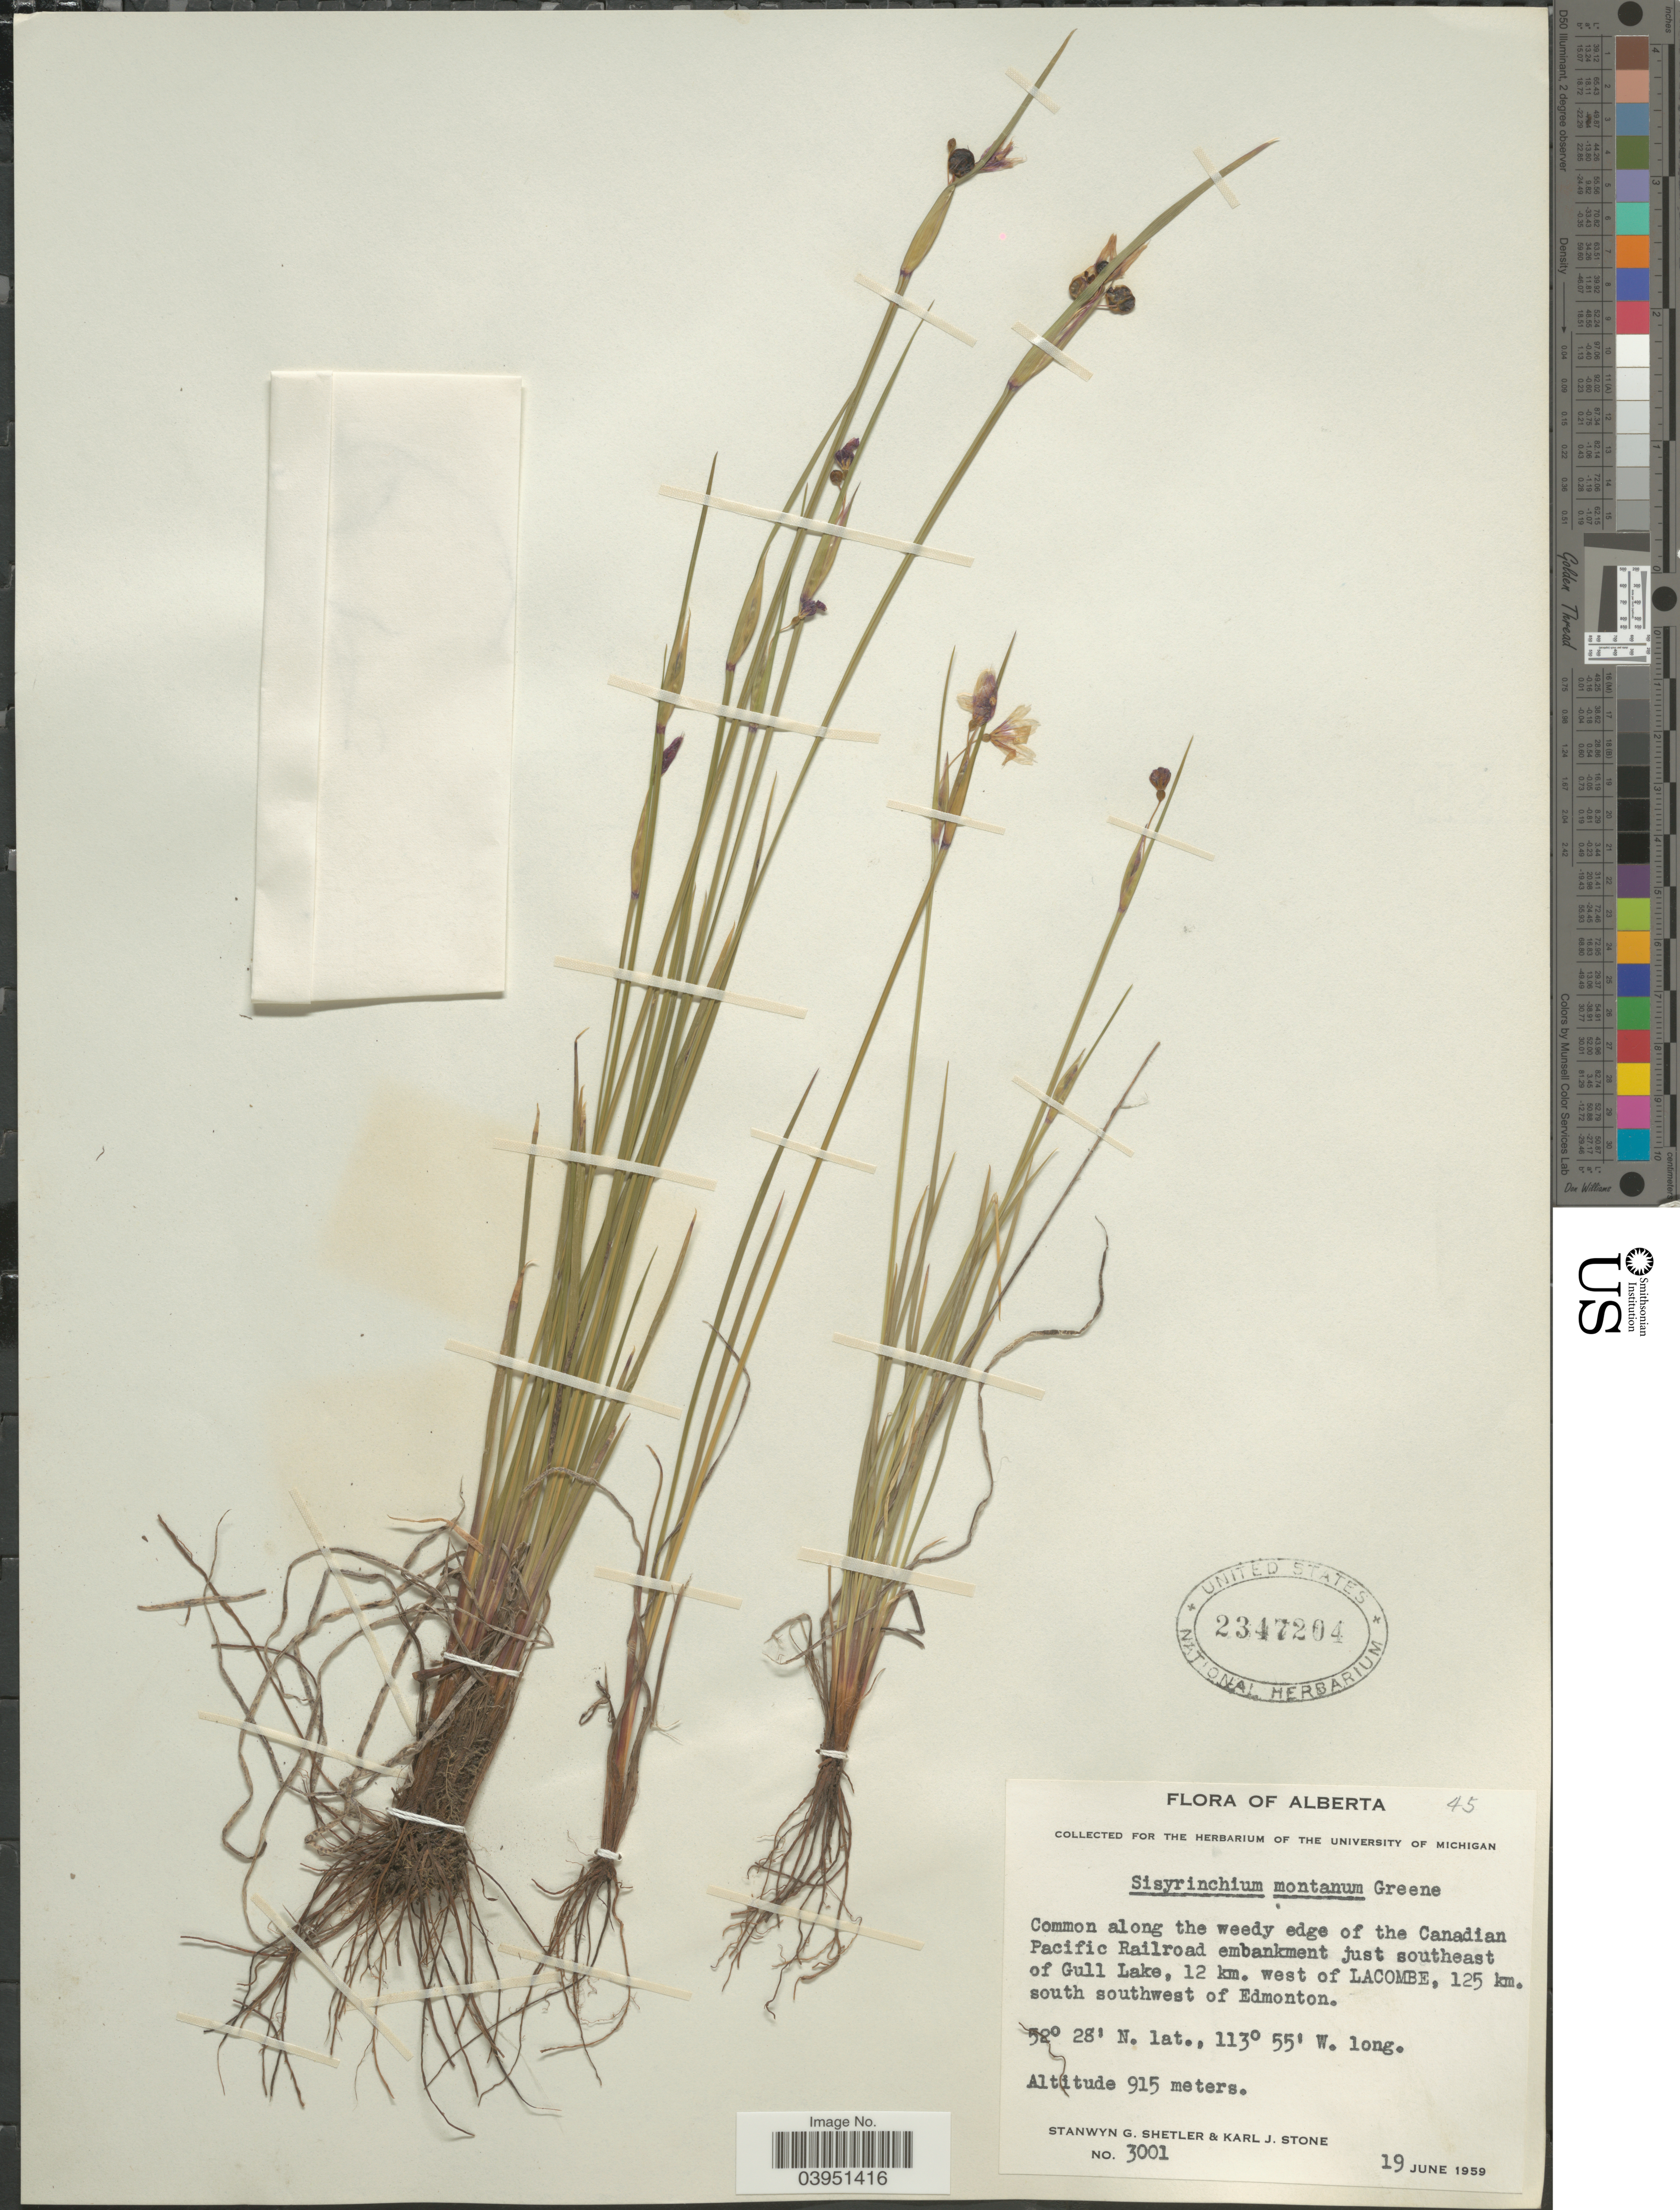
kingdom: Plantae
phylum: Tracheophyta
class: Liliopsida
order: Asparagales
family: Iridaceae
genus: Sisyrinchium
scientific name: Sisyrinchium montanum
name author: Greene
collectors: S. Shetler & K. J. Stone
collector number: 3001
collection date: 1959-06-19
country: Canada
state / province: Alberta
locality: Common along the weedy edge of the Canadian Pacific Railroad embankment just southeast of Gull Lake, 12 km. west of Lacombe, 125 km. south southwest of Edmonton.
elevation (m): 915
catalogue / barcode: US 2347204